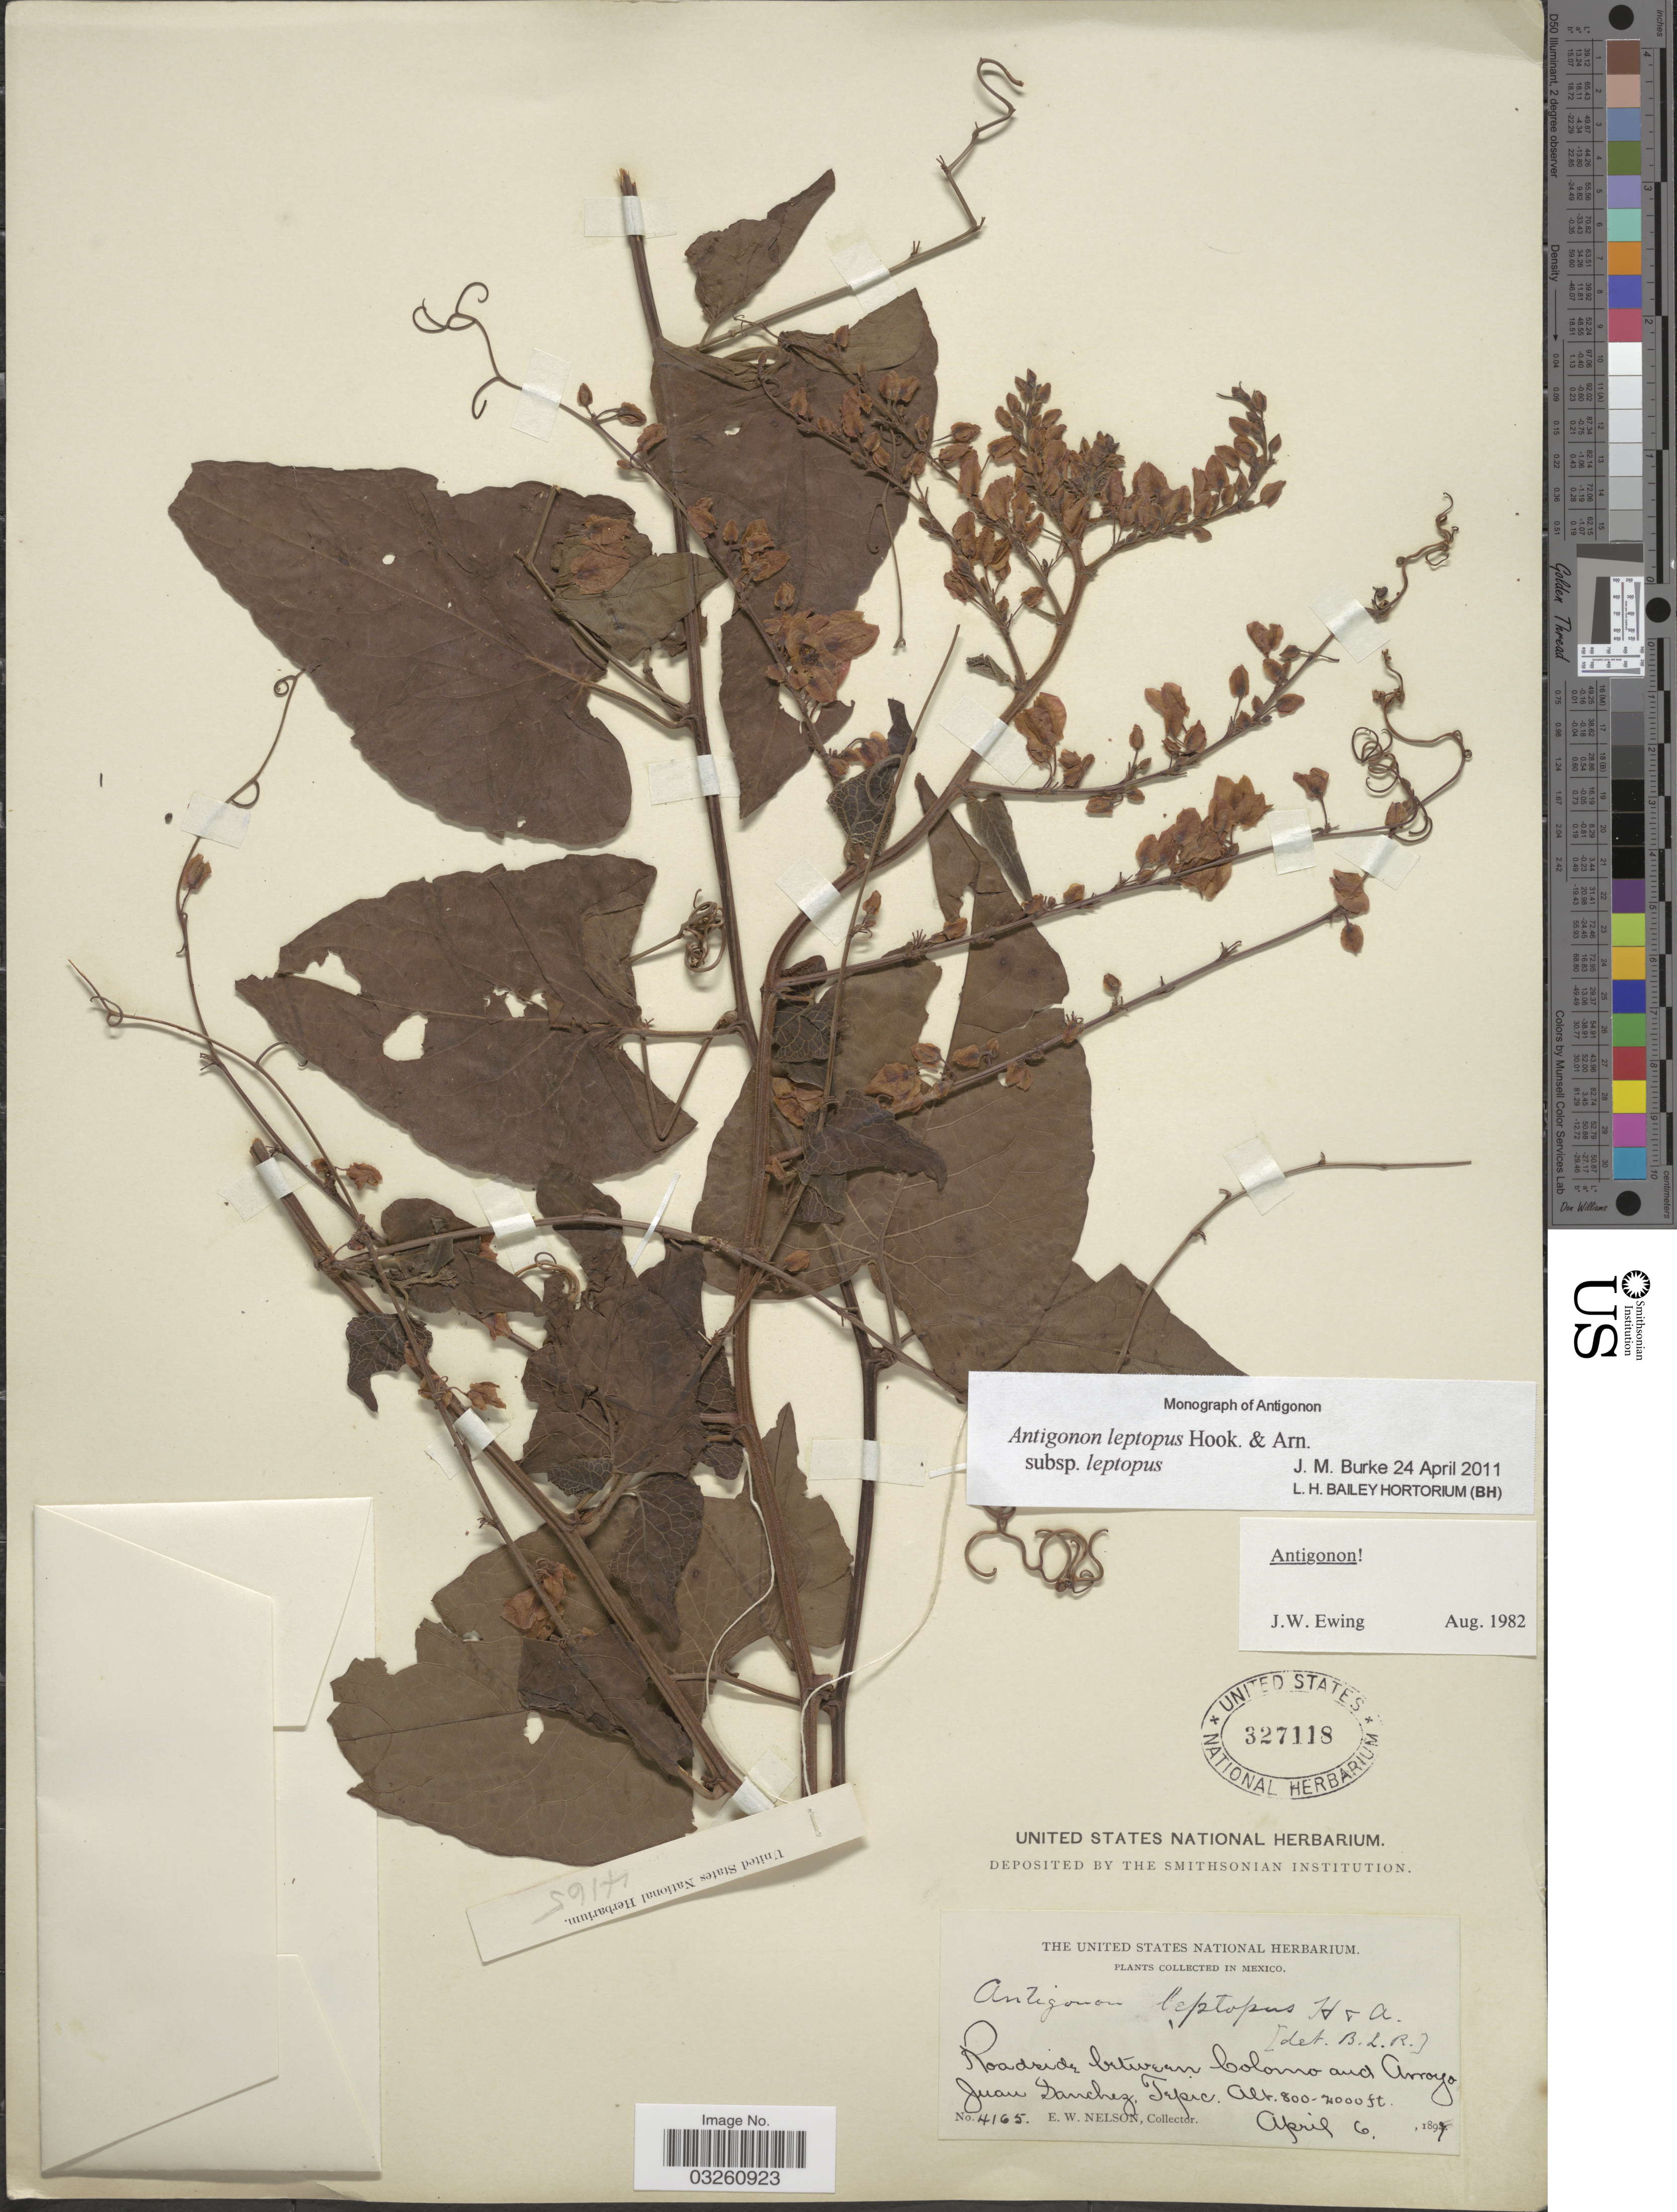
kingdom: Plantae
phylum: Tracheophyta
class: Magnoliopsida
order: Caryophyllales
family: Polygonaceae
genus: Antigonon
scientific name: Antigonon leptopus subsp. leptopus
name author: Hook. & Arn.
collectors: E. W. Nelson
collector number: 4165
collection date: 1897-04-06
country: Mexico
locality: Roadside between Colono and Arroyo. Juan Sanchez, Tepic.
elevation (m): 244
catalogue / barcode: US 327118